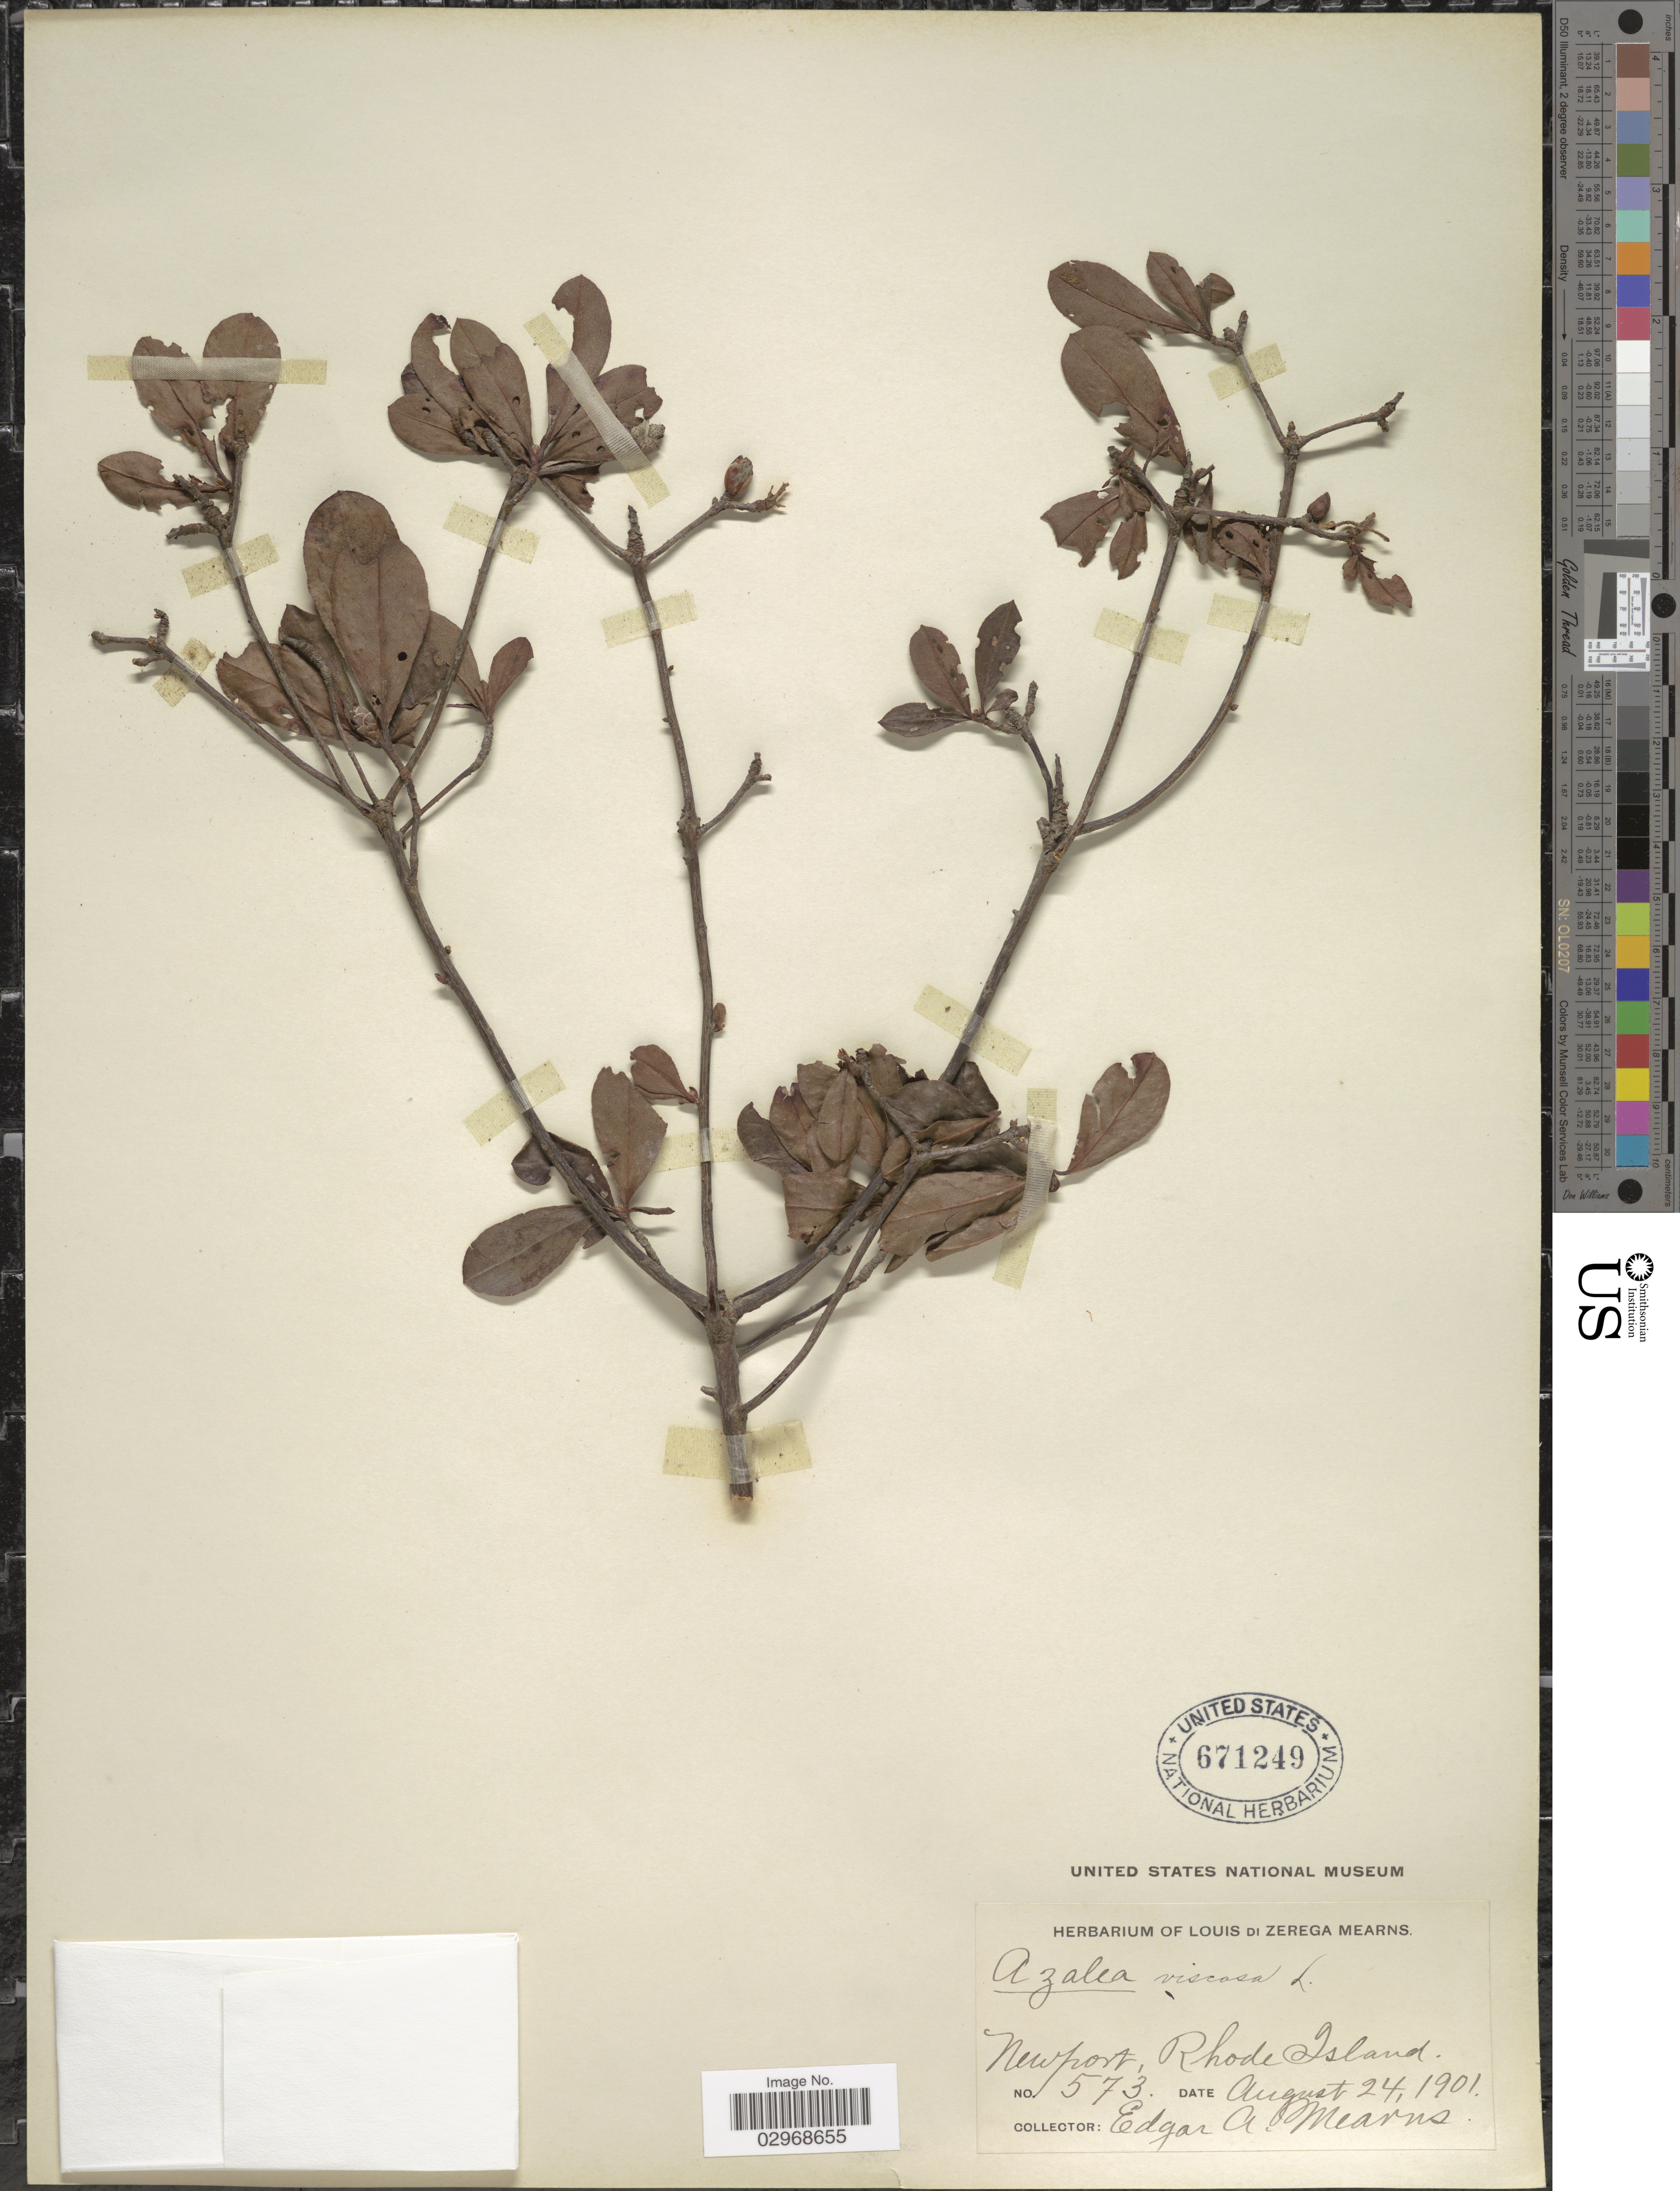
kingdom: Plantae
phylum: Tracheophyta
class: Magnoliopsida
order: Ericales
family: Ericaceae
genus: Rhododendron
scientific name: Rhododendron viscosum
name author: (L.) Torr.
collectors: E. A. Mearns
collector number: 573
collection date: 1901-08-24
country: United States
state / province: Rhode Island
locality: Newport, Rhode Island.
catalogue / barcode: US 671249